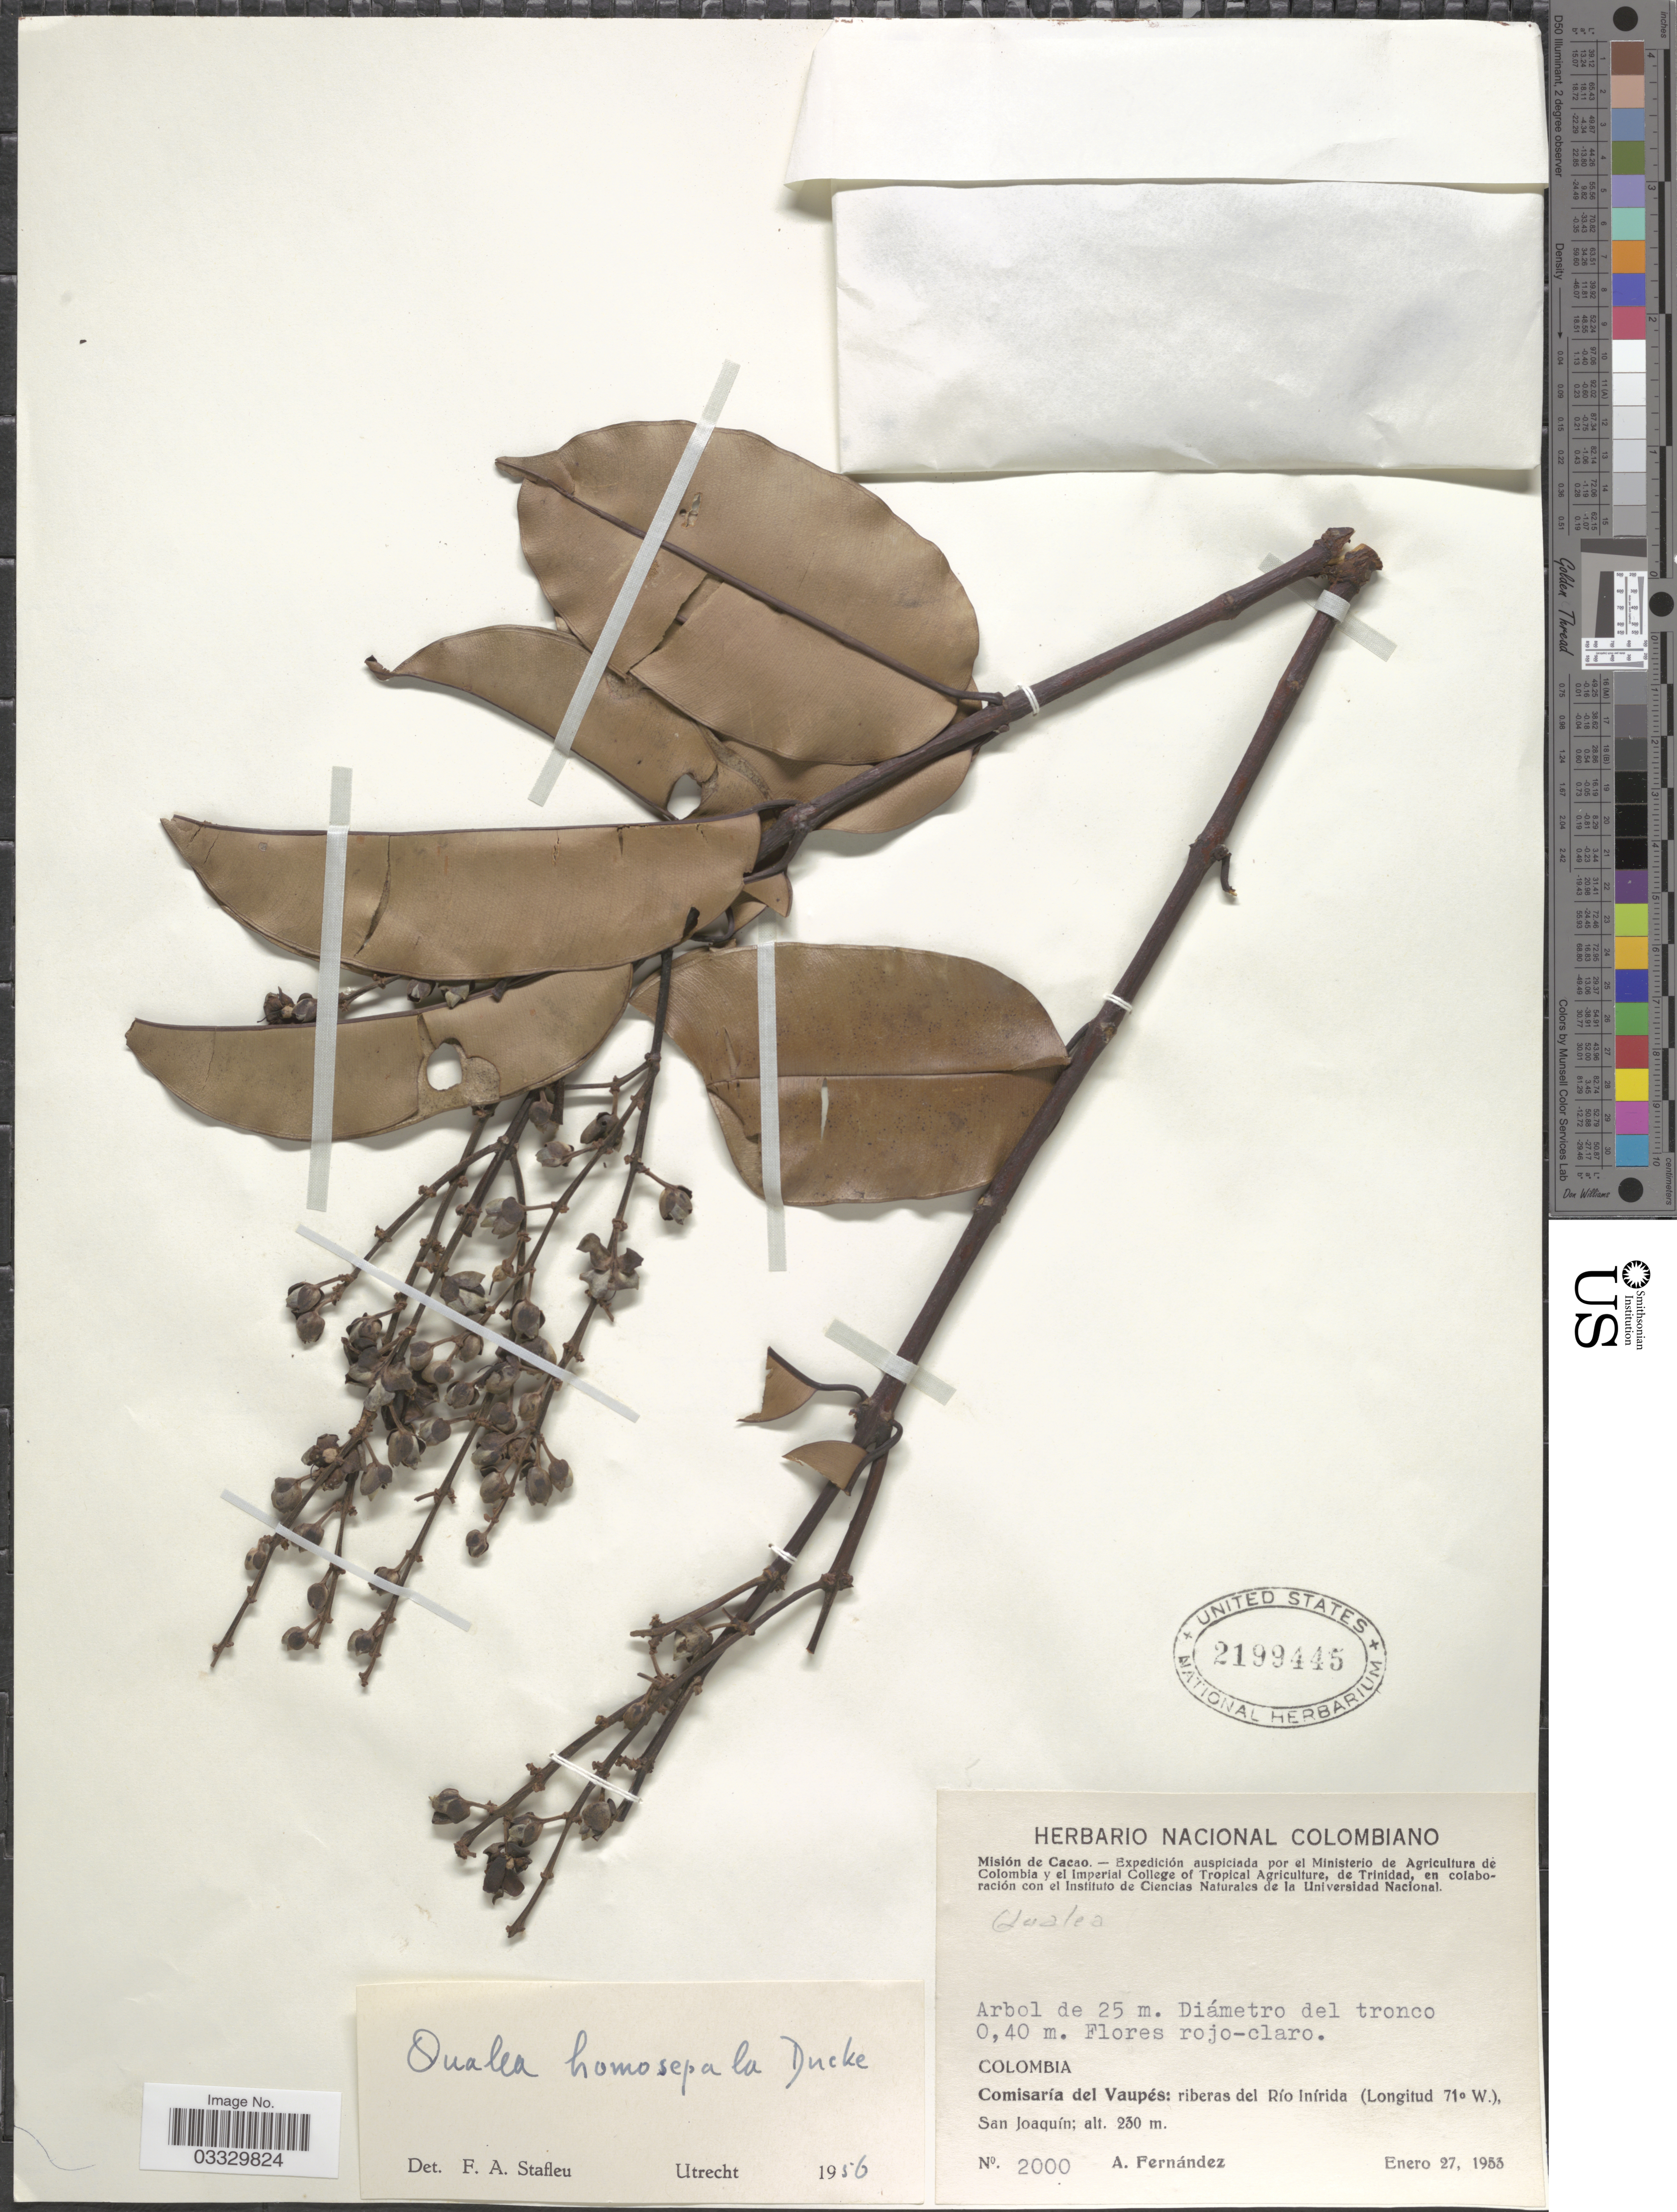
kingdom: Plantae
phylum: Tracheophyta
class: Magnoliopsida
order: Myrtales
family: Vochysiaceae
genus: Qualea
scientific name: Qualea homosepala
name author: Ducke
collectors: A. Fernández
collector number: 2000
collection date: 1953-01-27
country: Colombia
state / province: Vaupés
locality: Comisaría del Vaupés: riberas del Río Inírida, San Joaquín.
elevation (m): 230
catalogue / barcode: US 2199445